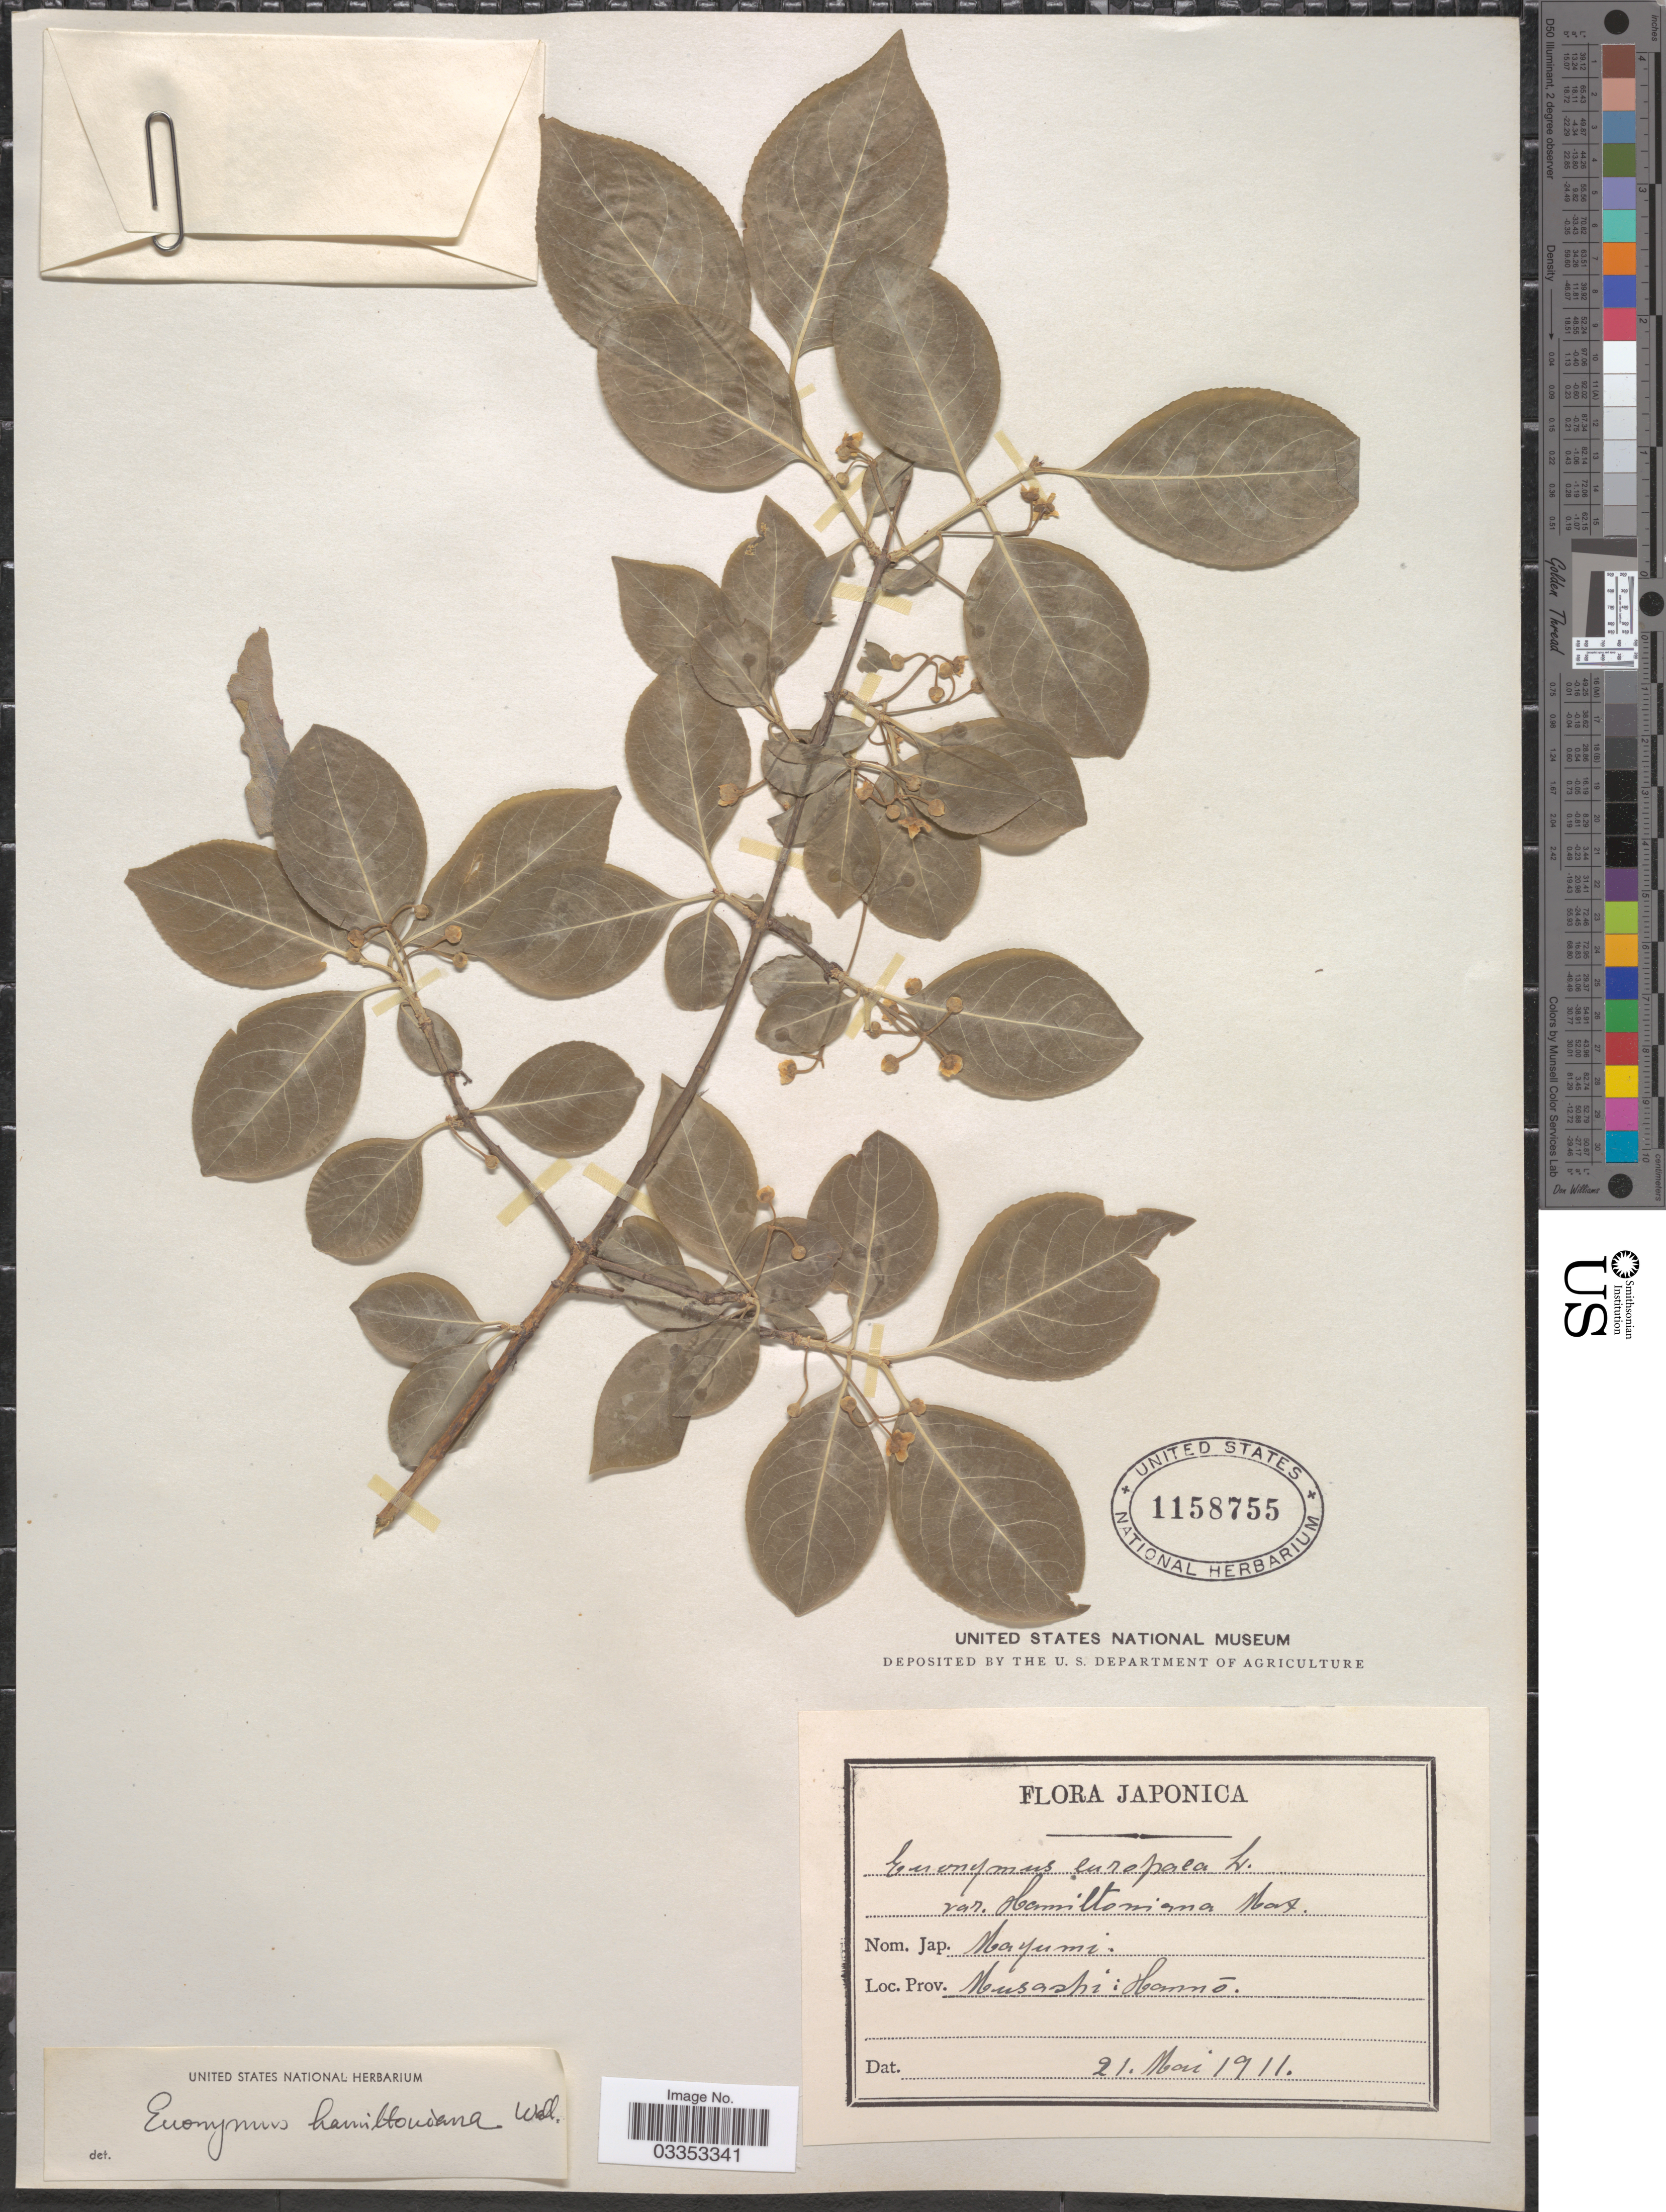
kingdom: Plantae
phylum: Tracheophyta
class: Magnoliopsida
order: Celastrales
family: Celastraceae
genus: Euonymus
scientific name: Euonymus hamiltonianus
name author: Wall.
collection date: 1911-05-21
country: Japan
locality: Prov. Musashi: Hanno.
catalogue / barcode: US 1158755